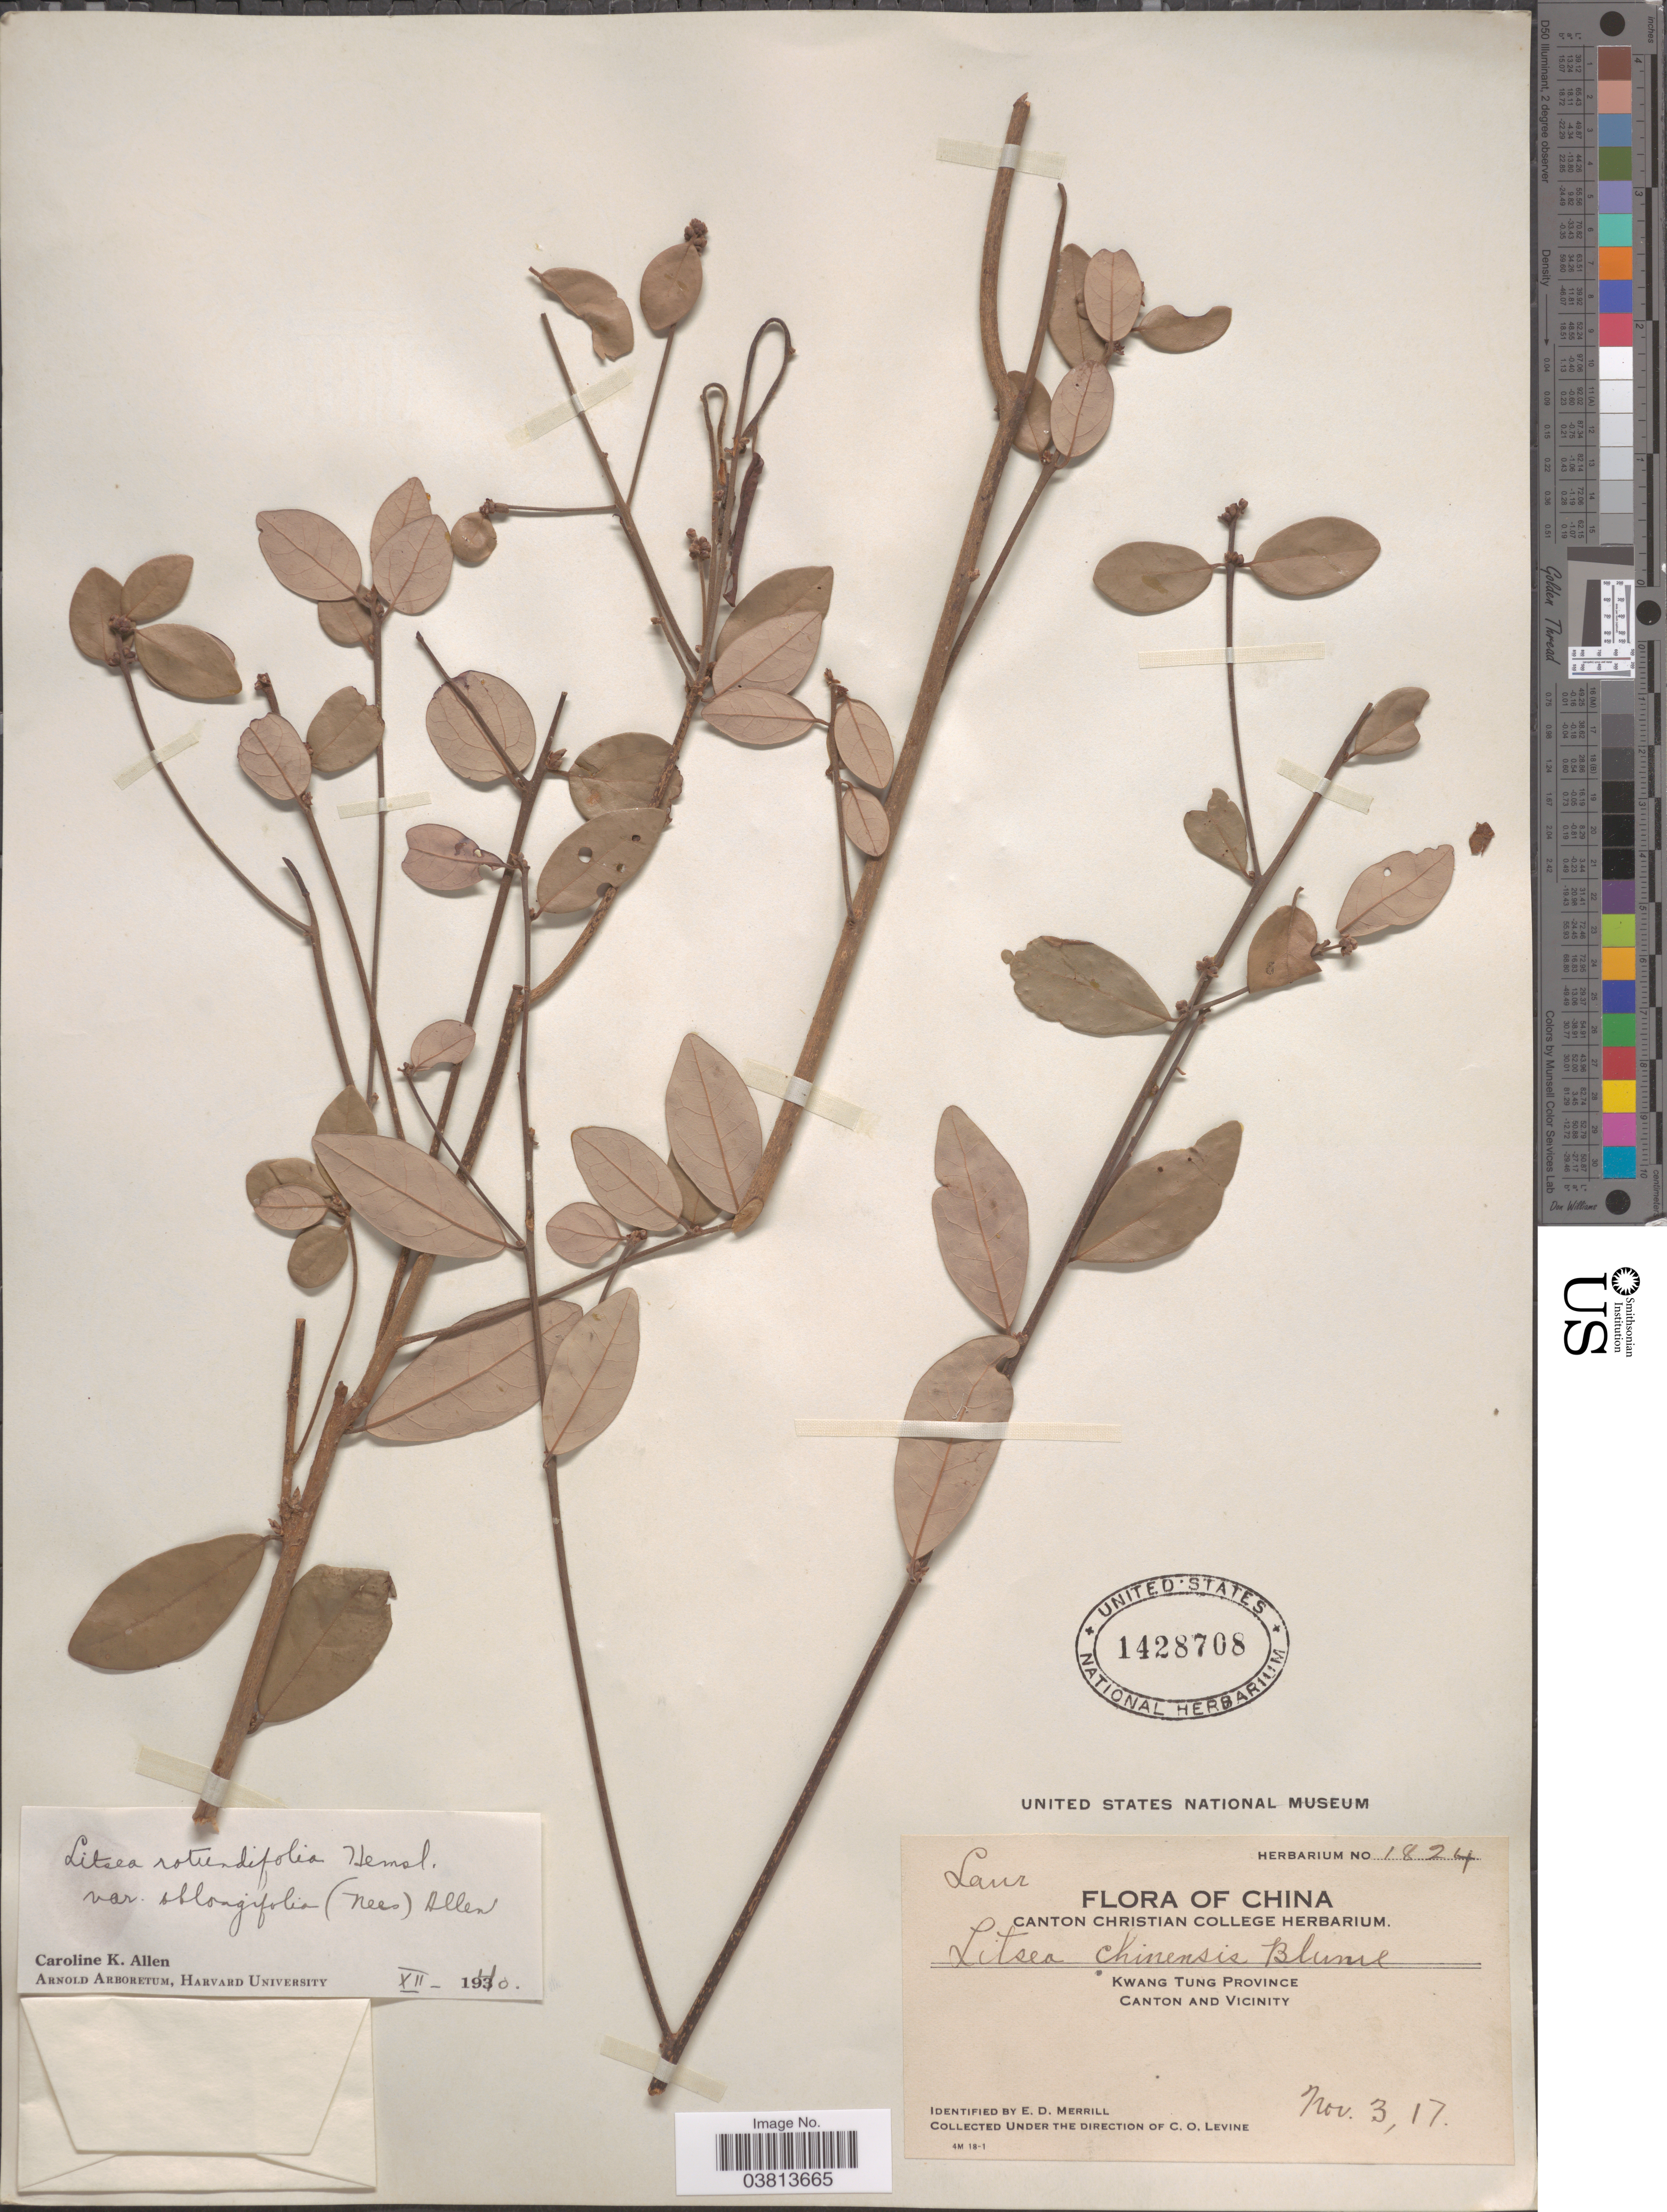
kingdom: Plantae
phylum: Tracheophyta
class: Magnoliopsida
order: Laurales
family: Lauraceae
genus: Litsea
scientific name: Litsea rotundifolia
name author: Hemsl.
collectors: C. O. Levine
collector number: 1824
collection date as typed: Transcribed d/m/y: 3/11/17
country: China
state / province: Guangdong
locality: Kwang Tung Province. Canton and Vicinity.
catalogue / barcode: US 1428708